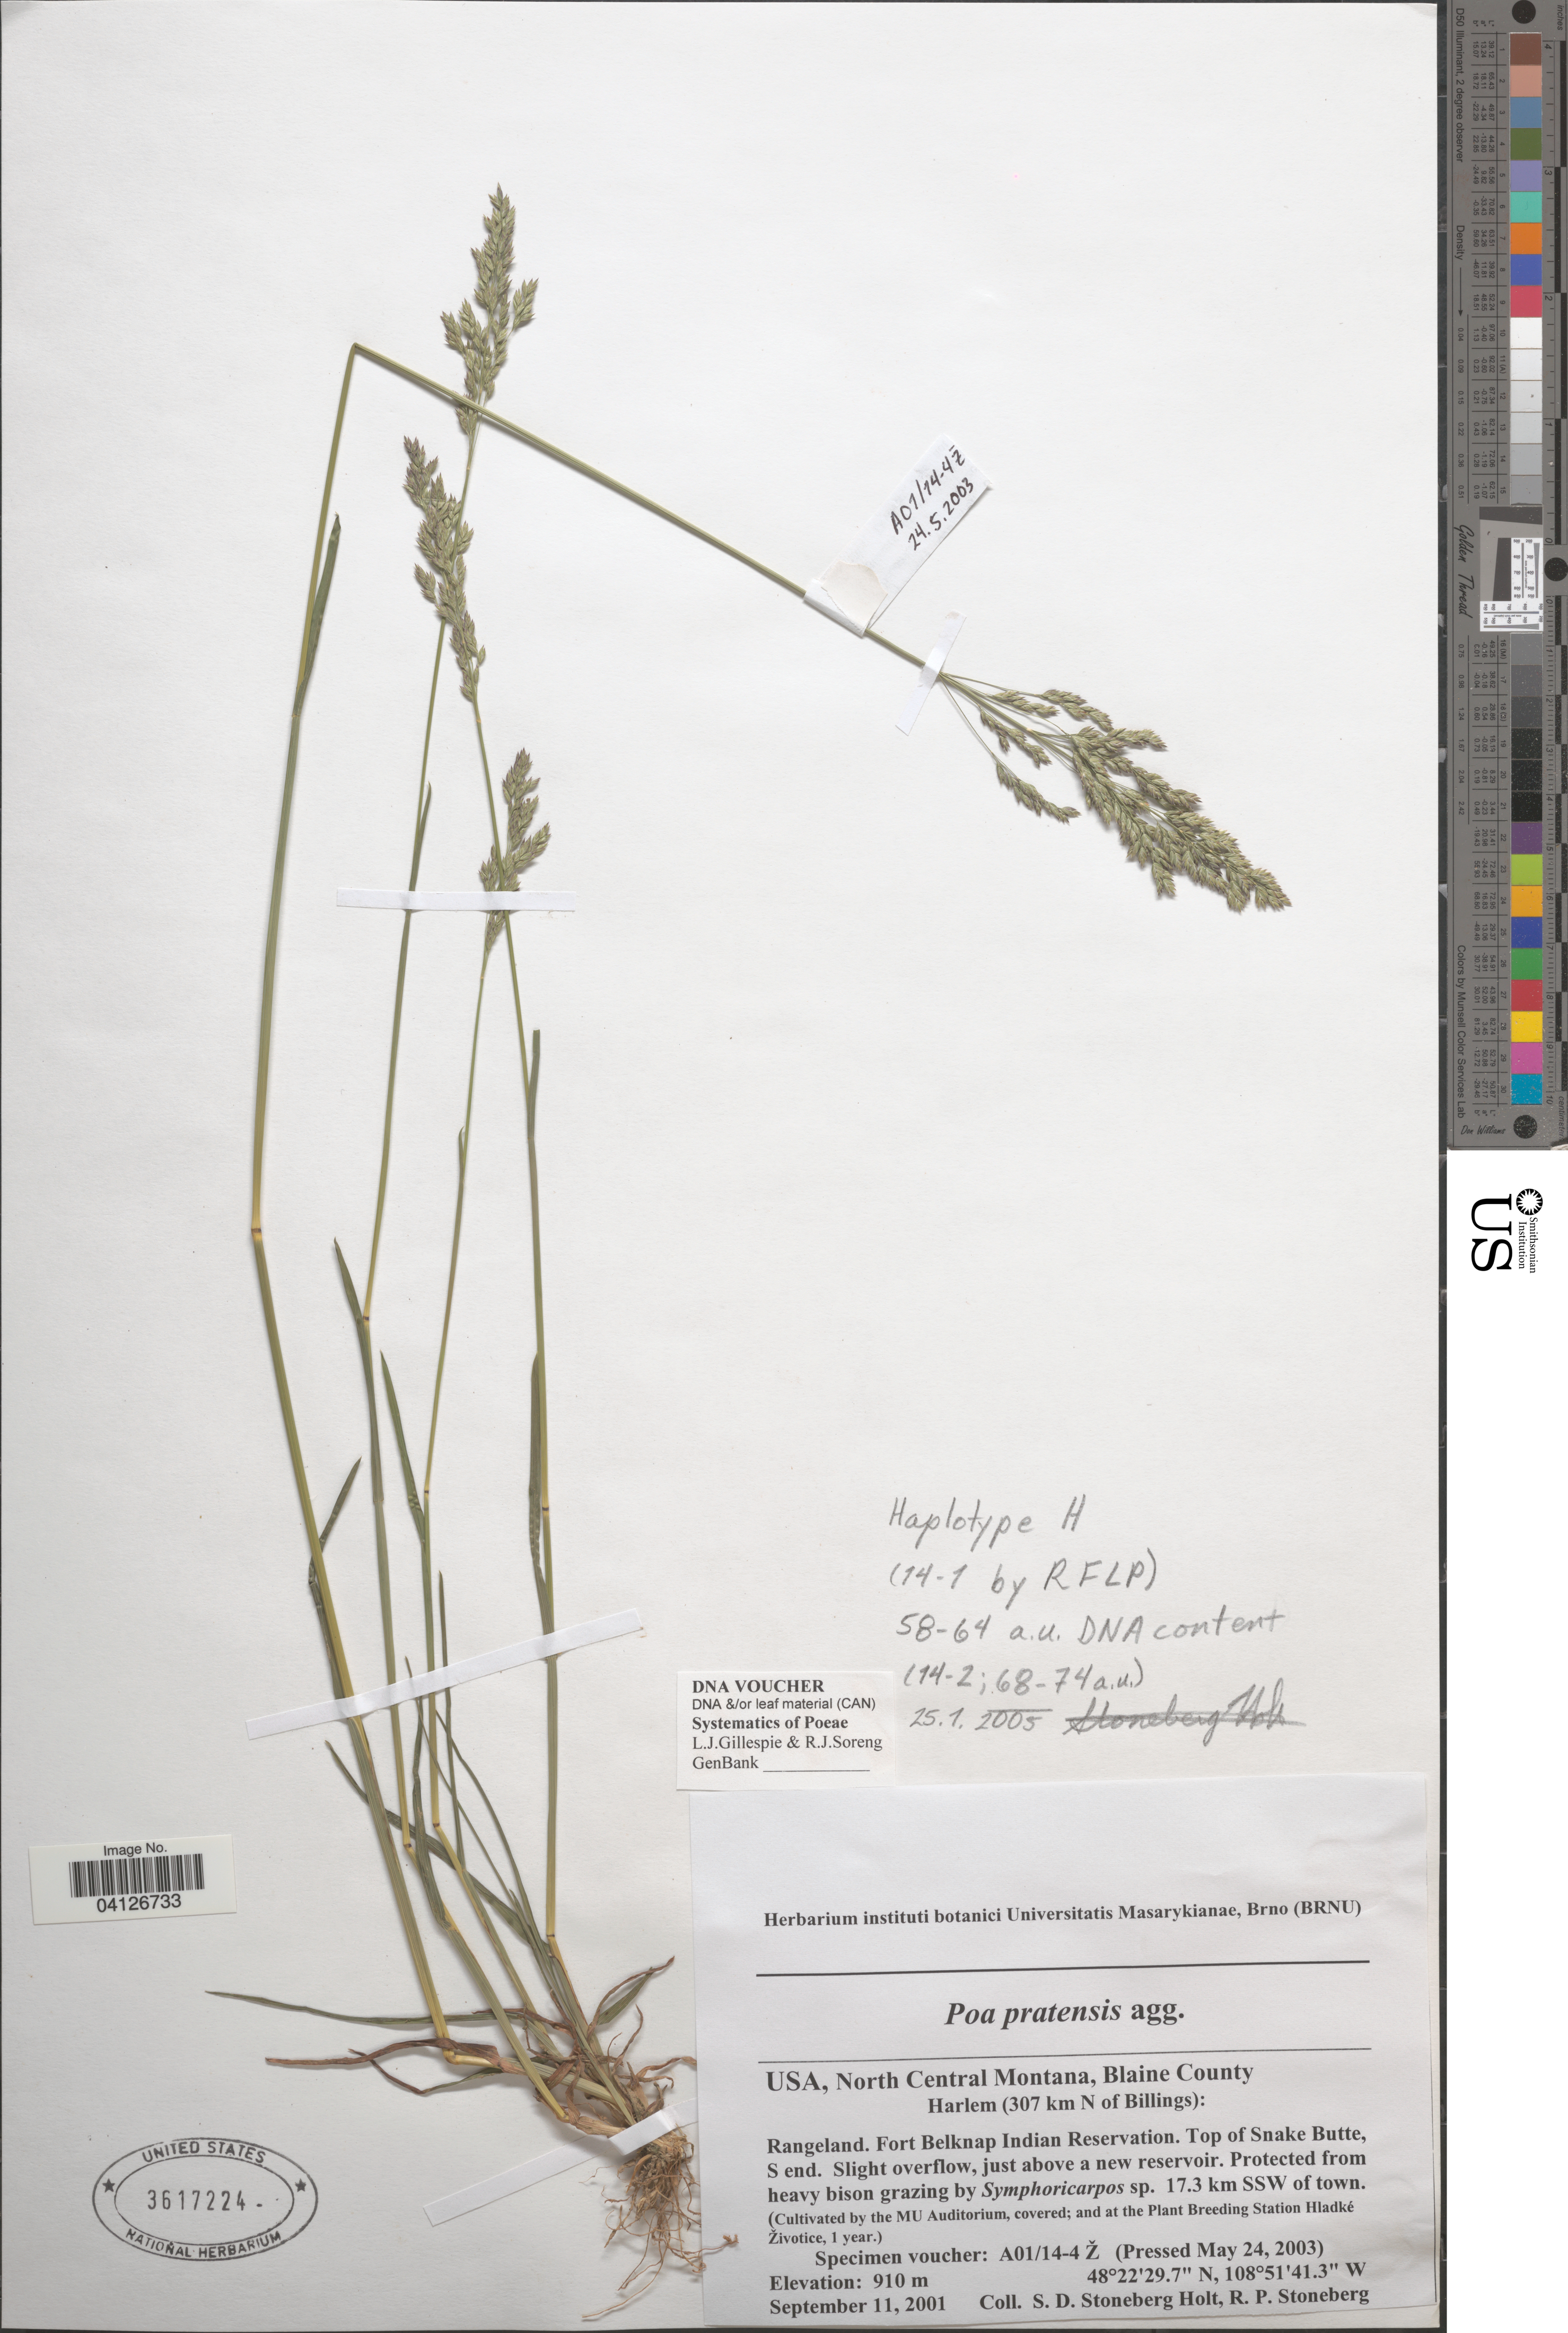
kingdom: Plantae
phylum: Tracheophyta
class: Liliopsida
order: Poales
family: Poaceae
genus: Poa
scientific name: Poa pratensis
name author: L.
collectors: Ex herb. instituti botanici Universitatis Masarykianae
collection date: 2003-05-24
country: Czechia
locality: (Cultivated by the MU Auditorium, covered; and at the Plant Breeding Station Hladké Životice, 1 year.).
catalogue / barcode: US 3617224